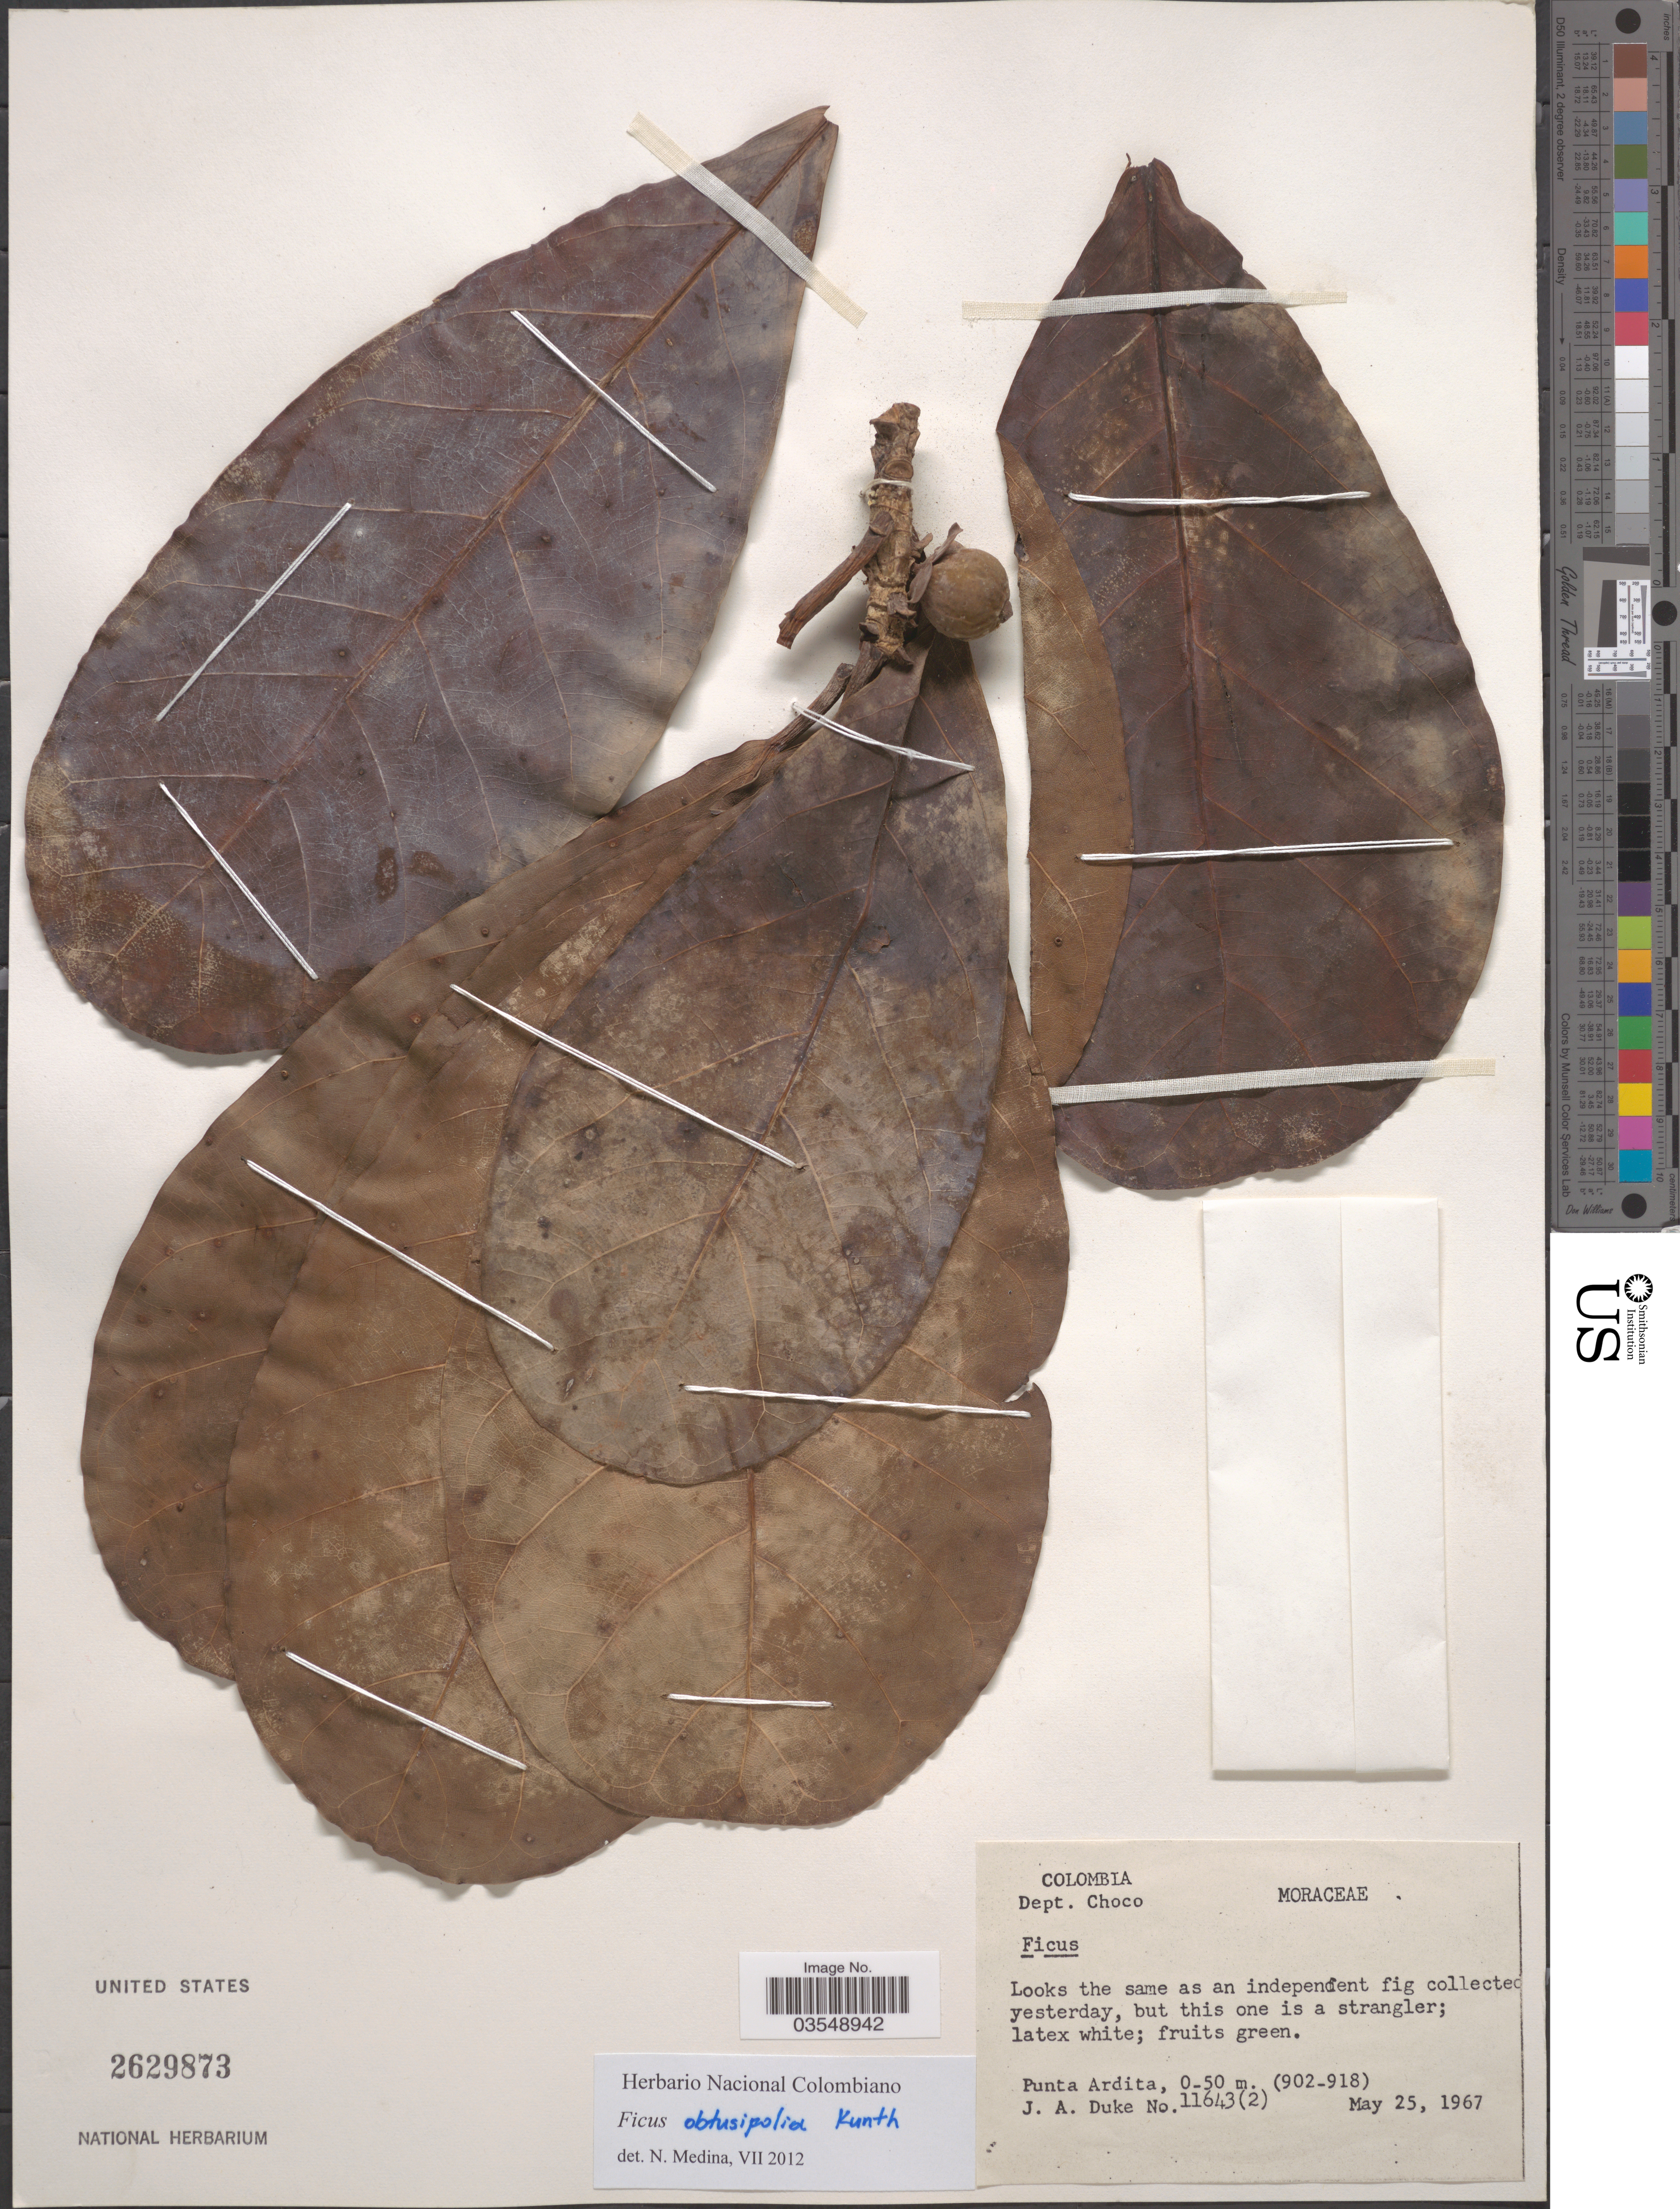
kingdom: Plantae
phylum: Tracheophyta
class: Magnoliopsida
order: Rosales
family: Moraceae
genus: Ficus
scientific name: Ficus obtusifolia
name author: Kunth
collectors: J. A. Duke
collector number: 11643(2)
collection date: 1967-05-25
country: Colombia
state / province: Chocó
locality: Dept. Choco. Punta Ardita.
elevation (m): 0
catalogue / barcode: US 2629873